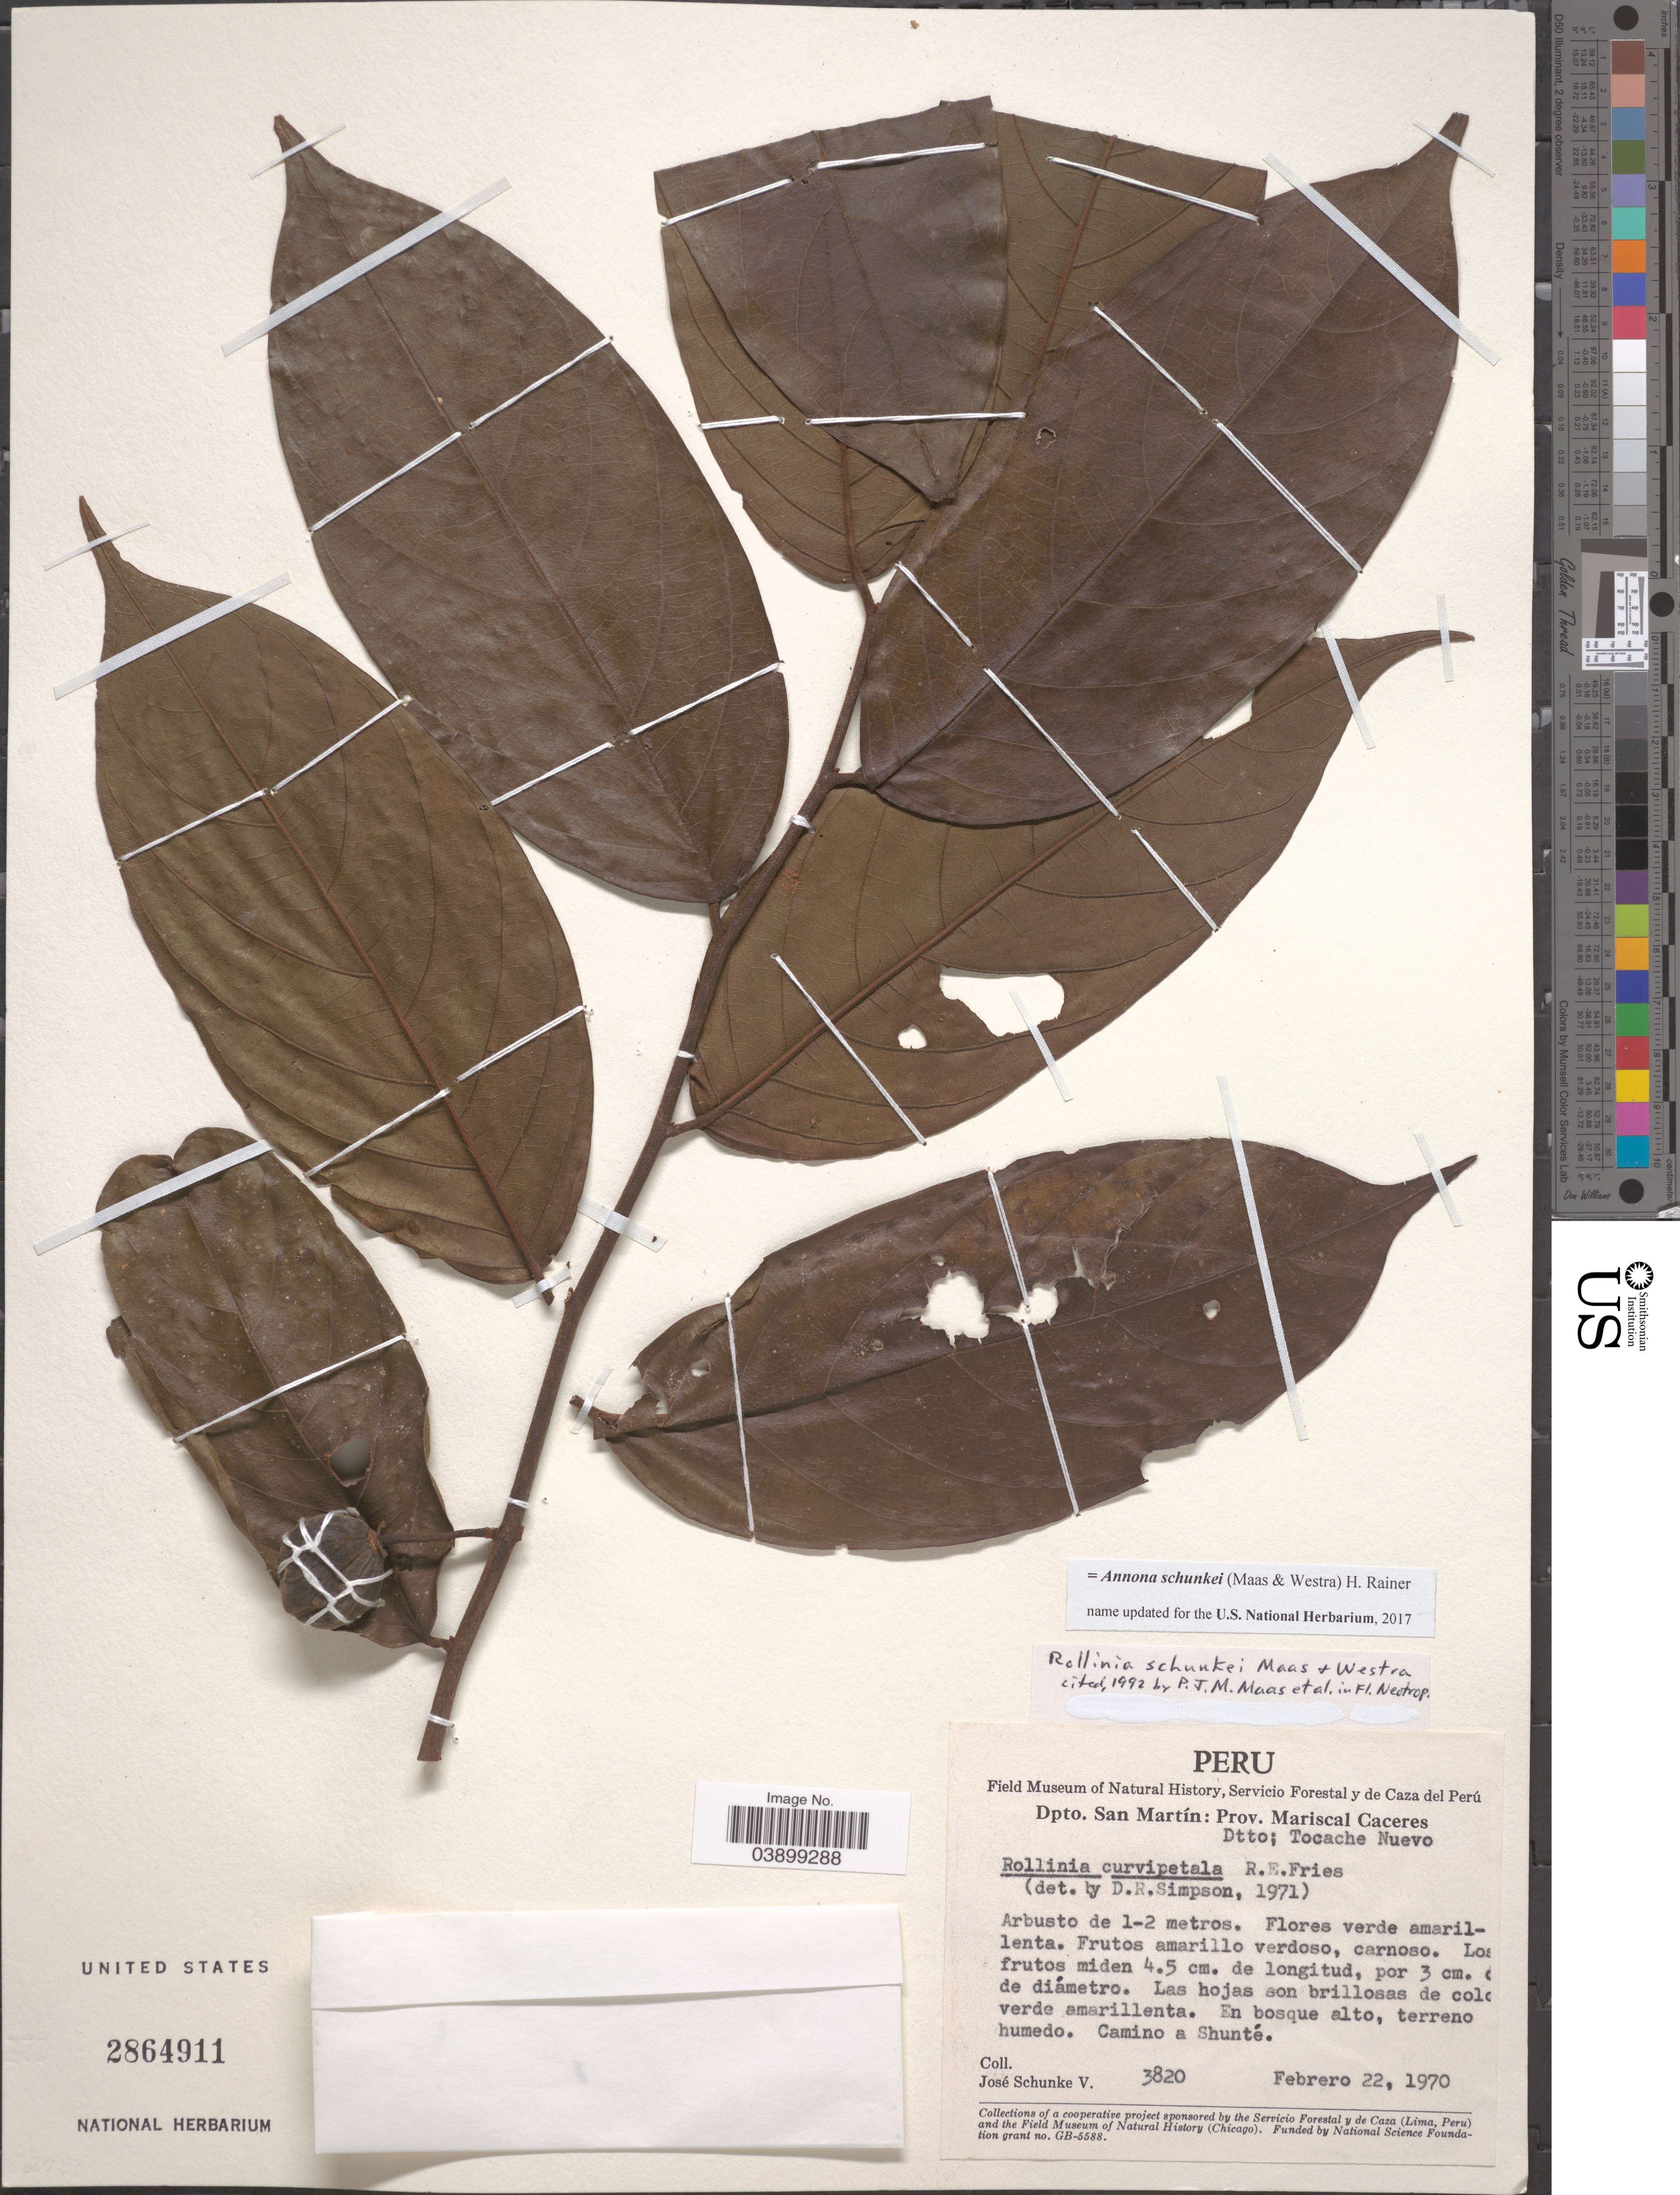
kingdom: Plantae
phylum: Tracheophyta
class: Magnoliopsida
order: Magnoliales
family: Annonaceae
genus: Annona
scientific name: Annona schunkei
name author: (Maas & Westra) H. Rainer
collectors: J. Schunke Vigo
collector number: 3820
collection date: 1970-02-22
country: Peru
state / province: San Martín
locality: Dpto. San Martín: Prov. Mariscal Caceres. Dtto; Tocache Nuevo. Camino a Shunté.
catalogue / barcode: US 2864911